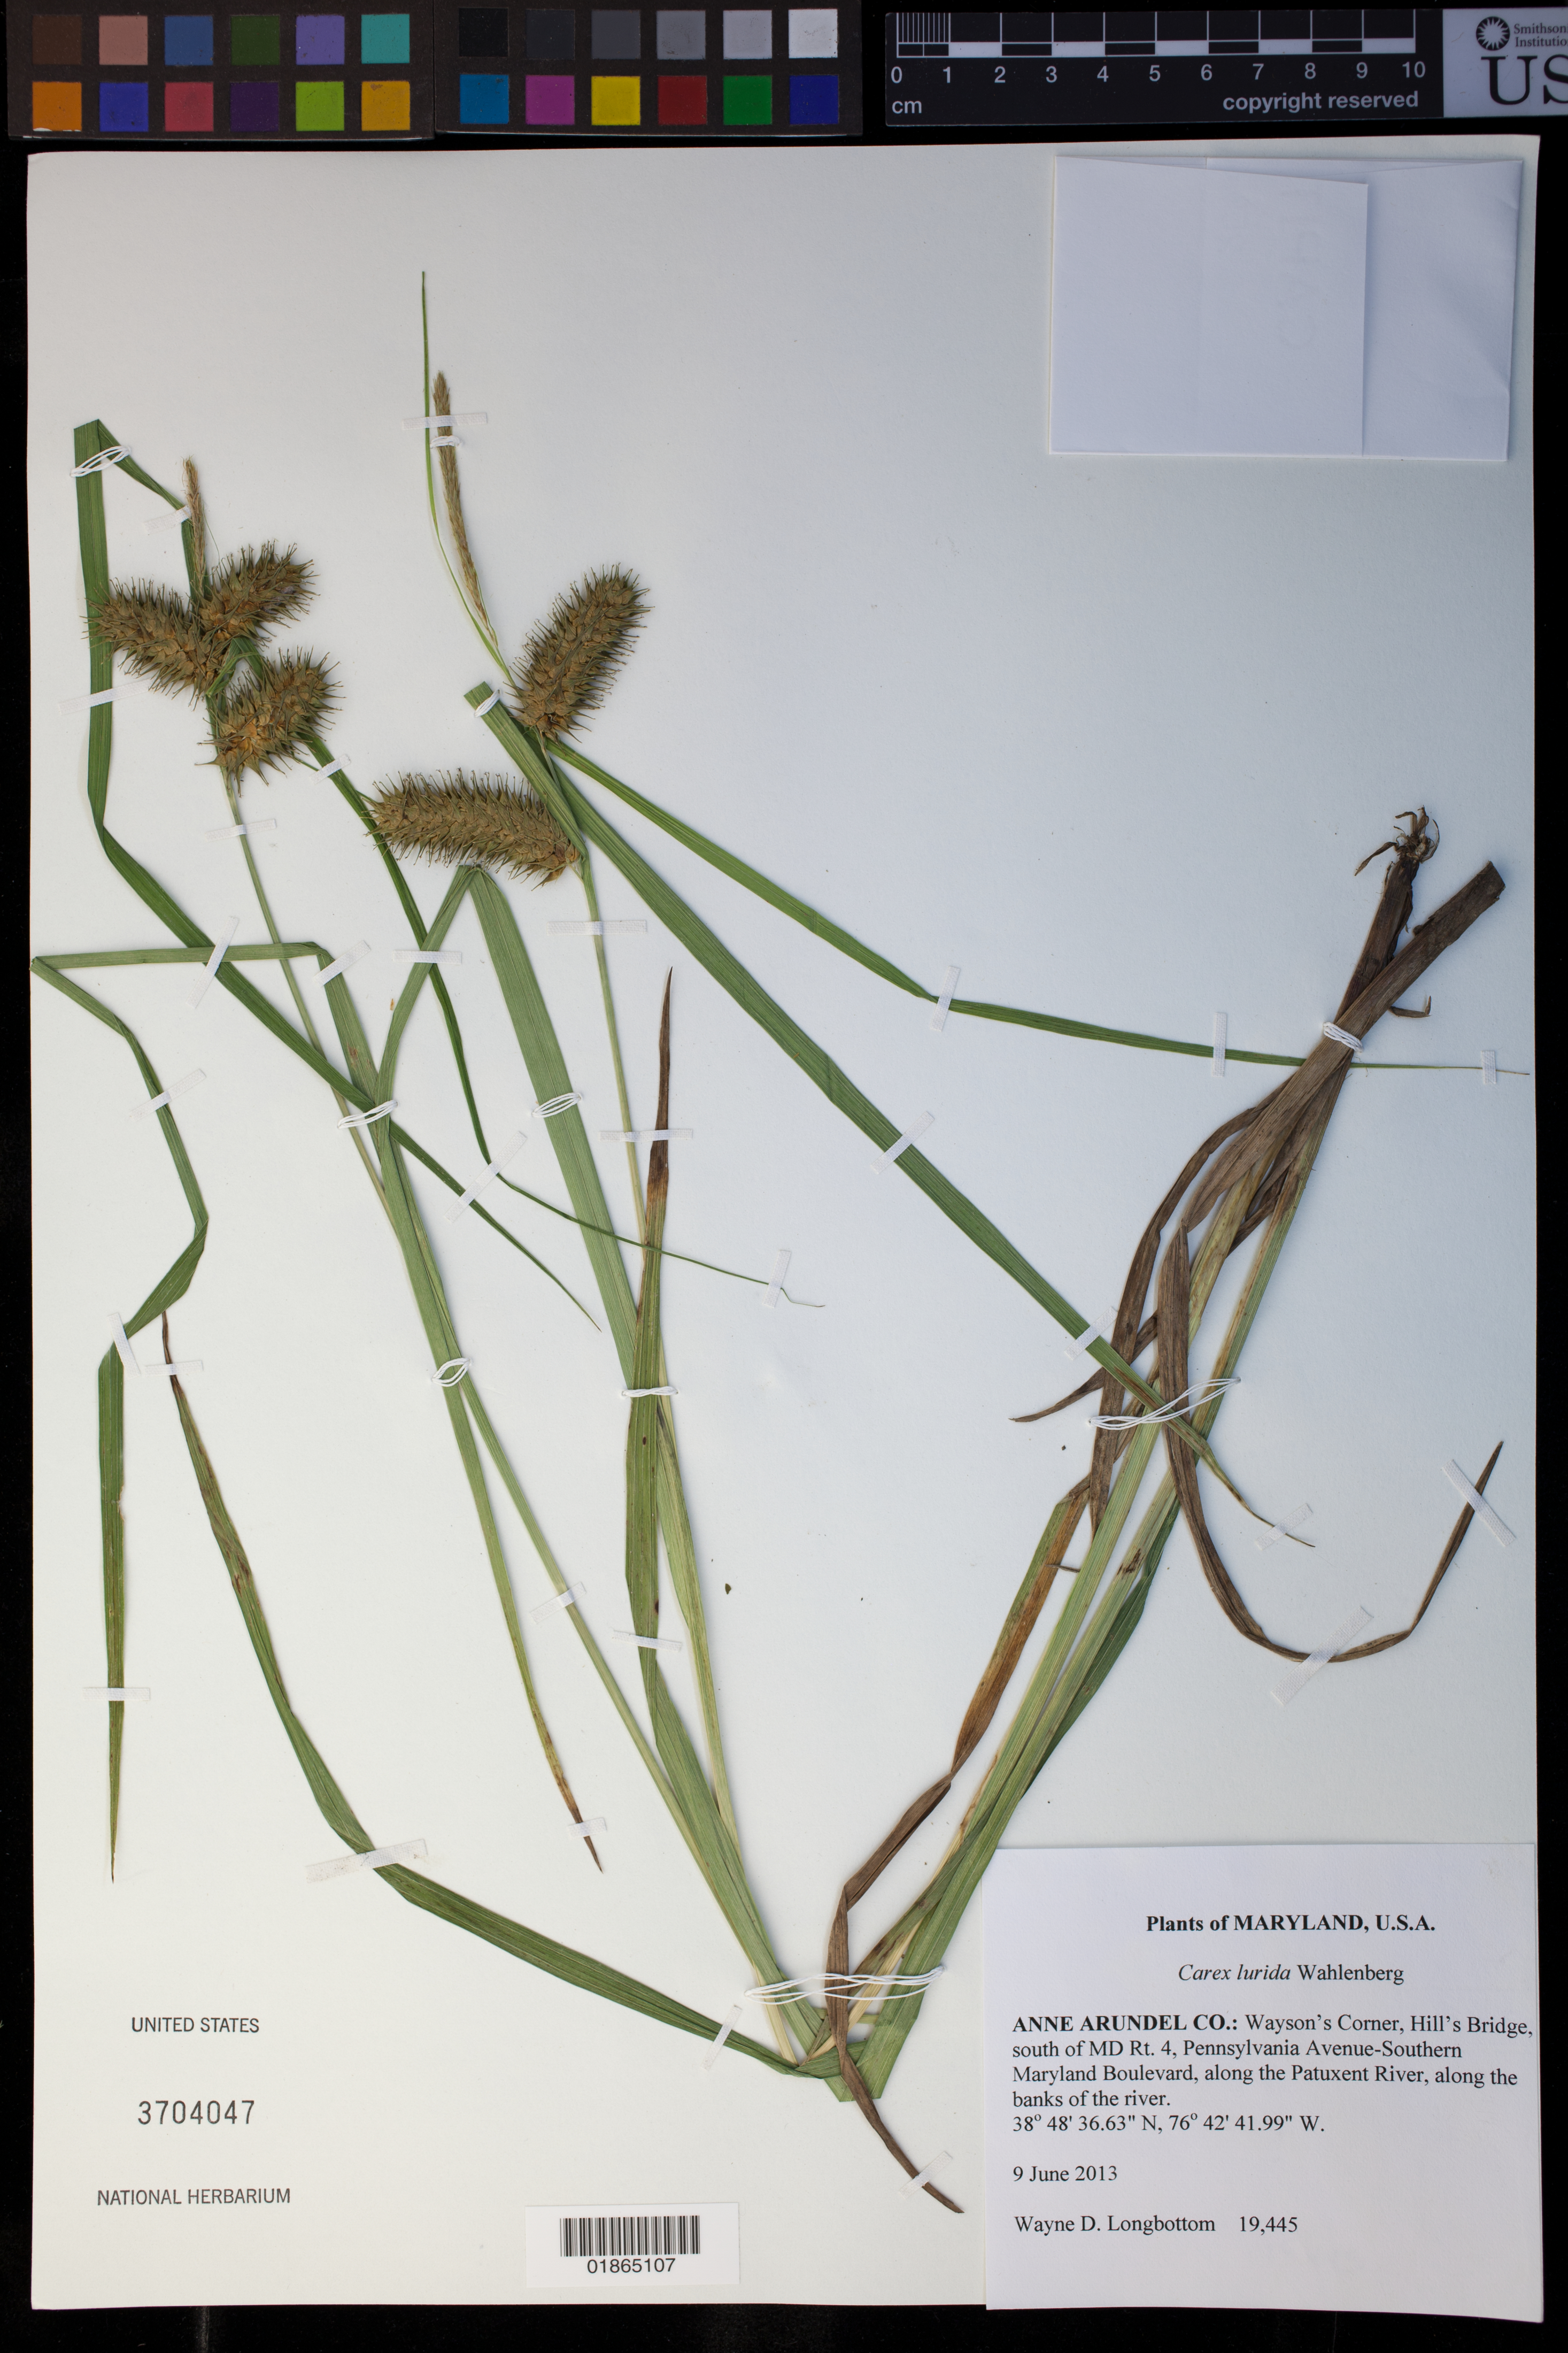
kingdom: Plantae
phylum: Tracheophyta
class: Liliopsida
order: Poales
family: Cyperaceae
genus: Carex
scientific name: Carex lurida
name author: Wahlenb.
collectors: W. D. Longbottom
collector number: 19445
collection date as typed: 9 June 2013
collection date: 2013-06-09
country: United States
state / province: Maryland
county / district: Anne Arundel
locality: Wayson's Corner, Hill's Bridge, south of MD Rt. 4, Pennsylvania Avenue-Southern Maryland Boulevard, along the Patuxent River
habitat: Along the banks of the river.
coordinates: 38 39 20.8 N, 76 40 58.4 W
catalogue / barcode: US 3704047